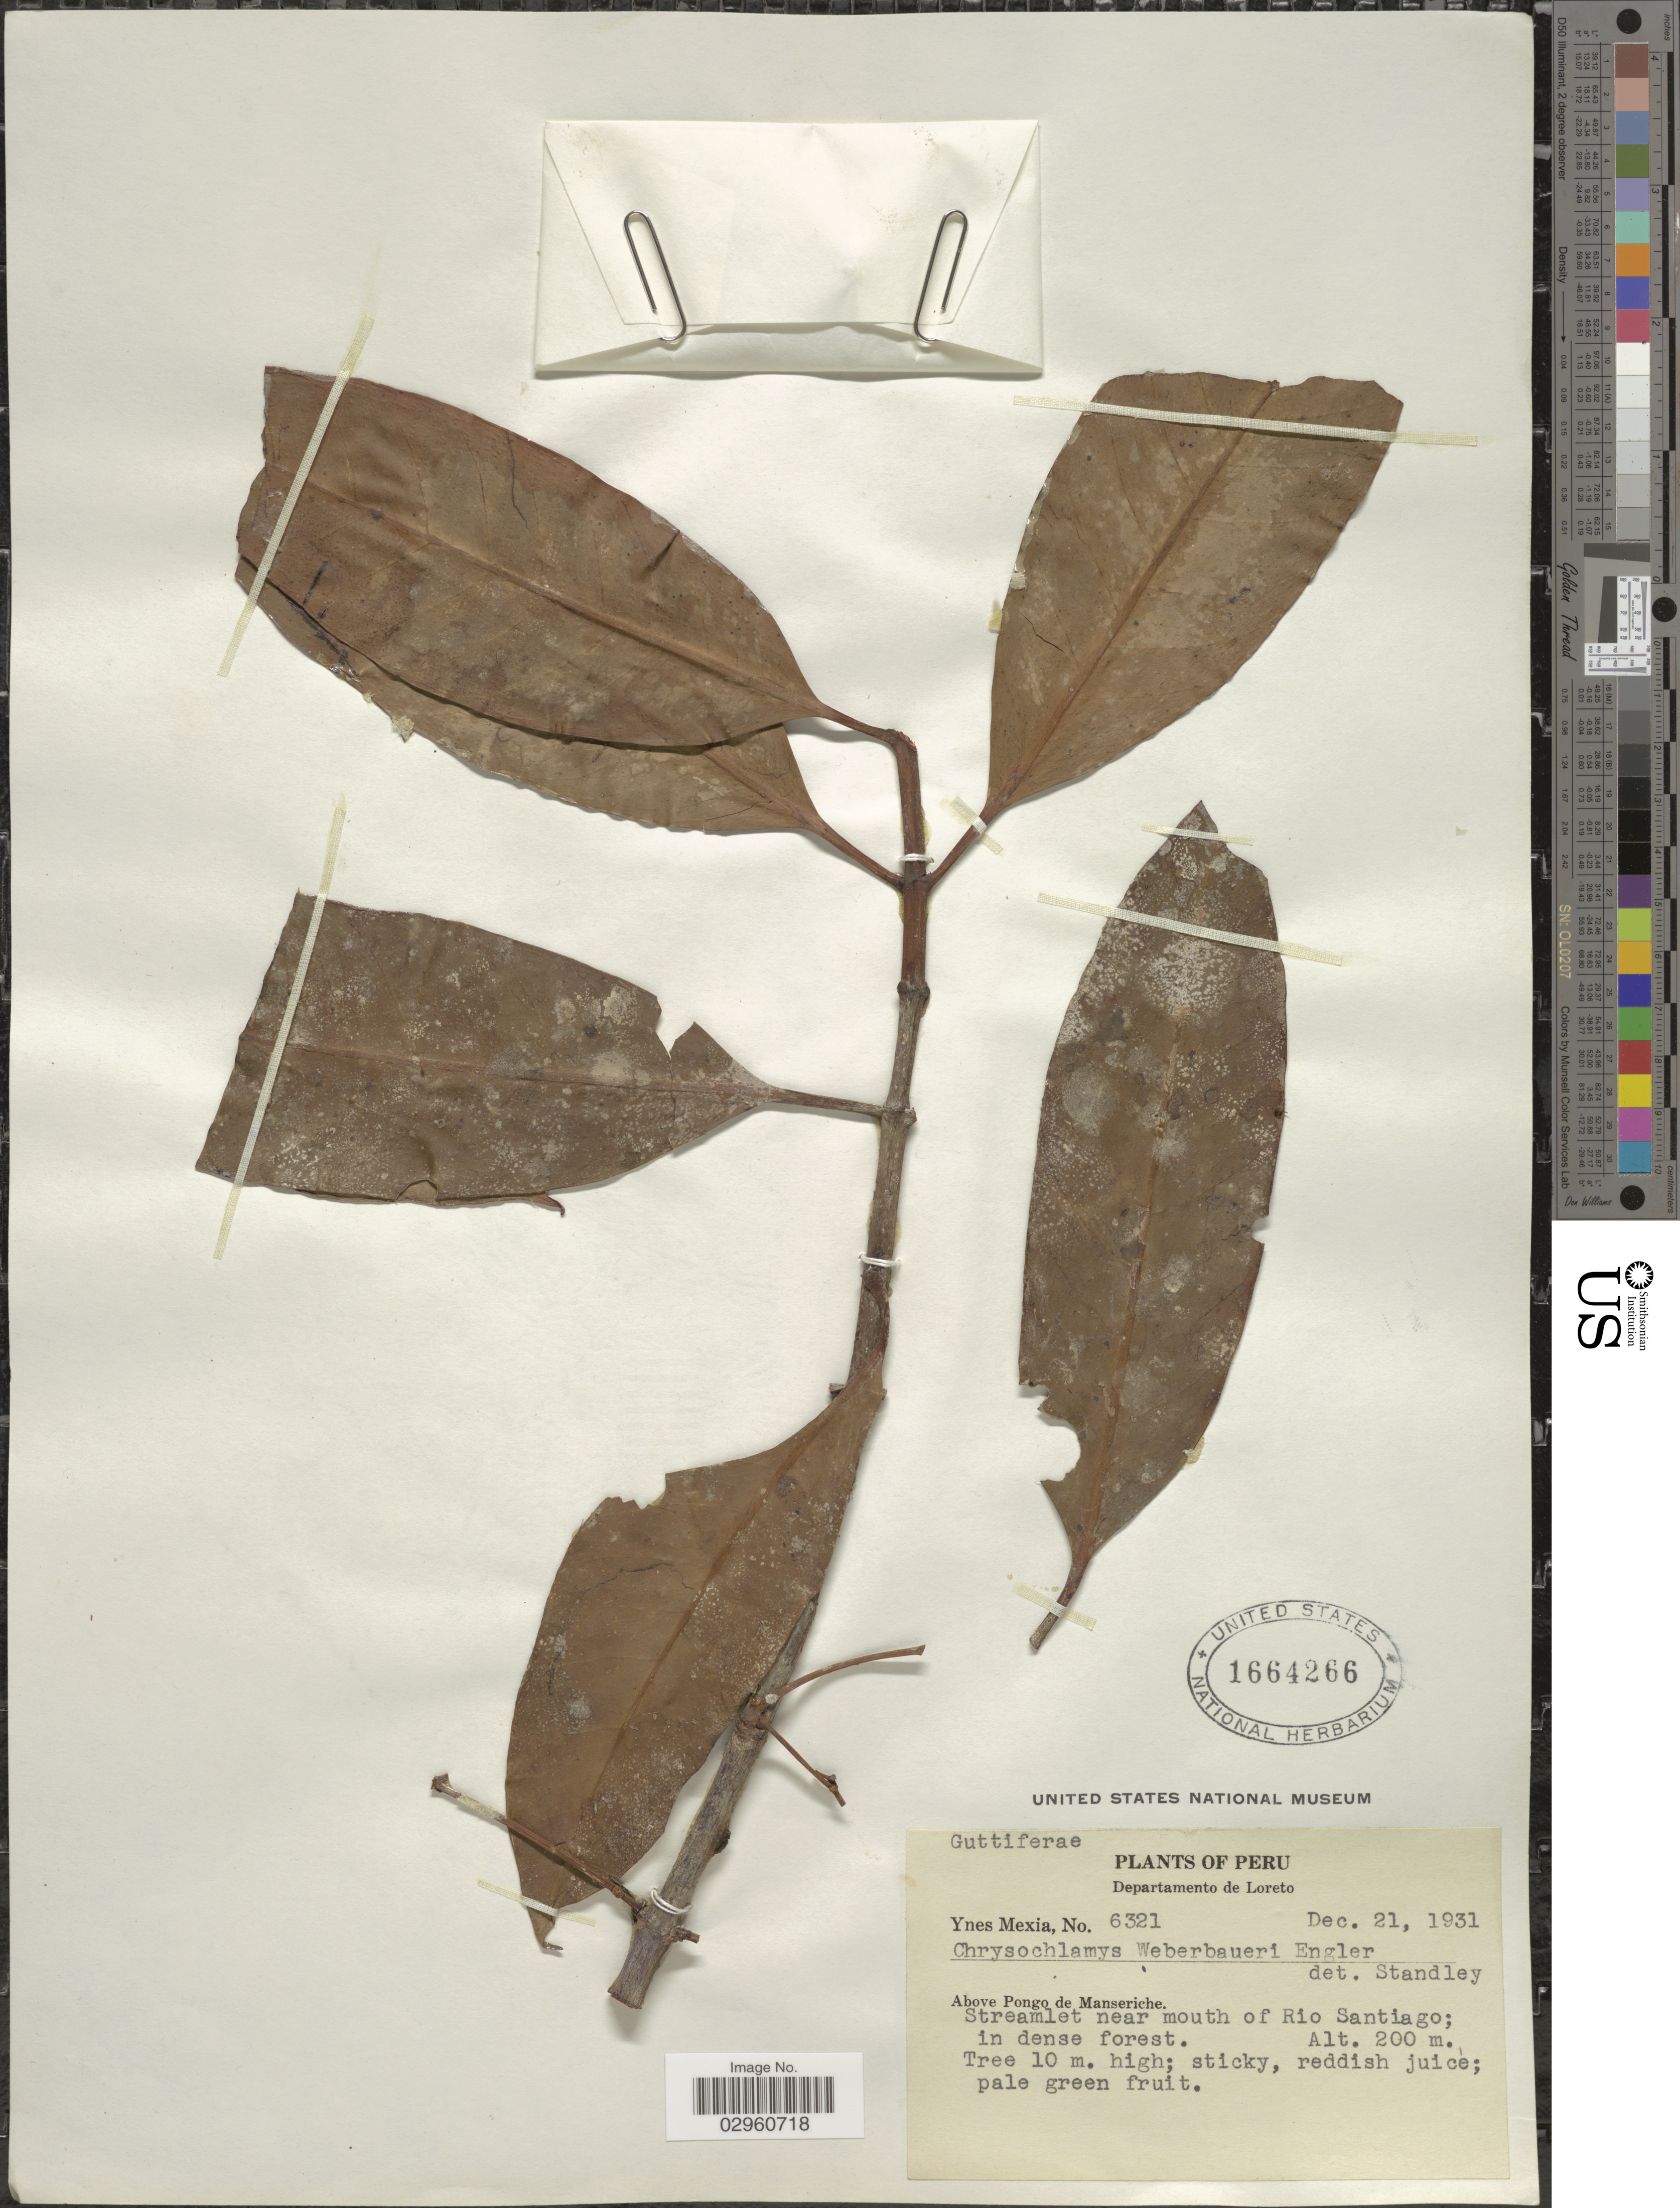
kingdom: Plantae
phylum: Tracheophyta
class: Magnoliopsida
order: Malpighiales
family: Clusiaceae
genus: Chrysochlamys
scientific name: Chrysochlamys weberbaueri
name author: Engl.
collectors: Y. Mexia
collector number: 6321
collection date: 1931-12-21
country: Peru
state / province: Loreto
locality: Departamento de Loreto. Above Pongo de Manseriche. Streamlet near mouth of Rio Santiago.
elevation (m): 200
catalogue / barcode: US 1664266